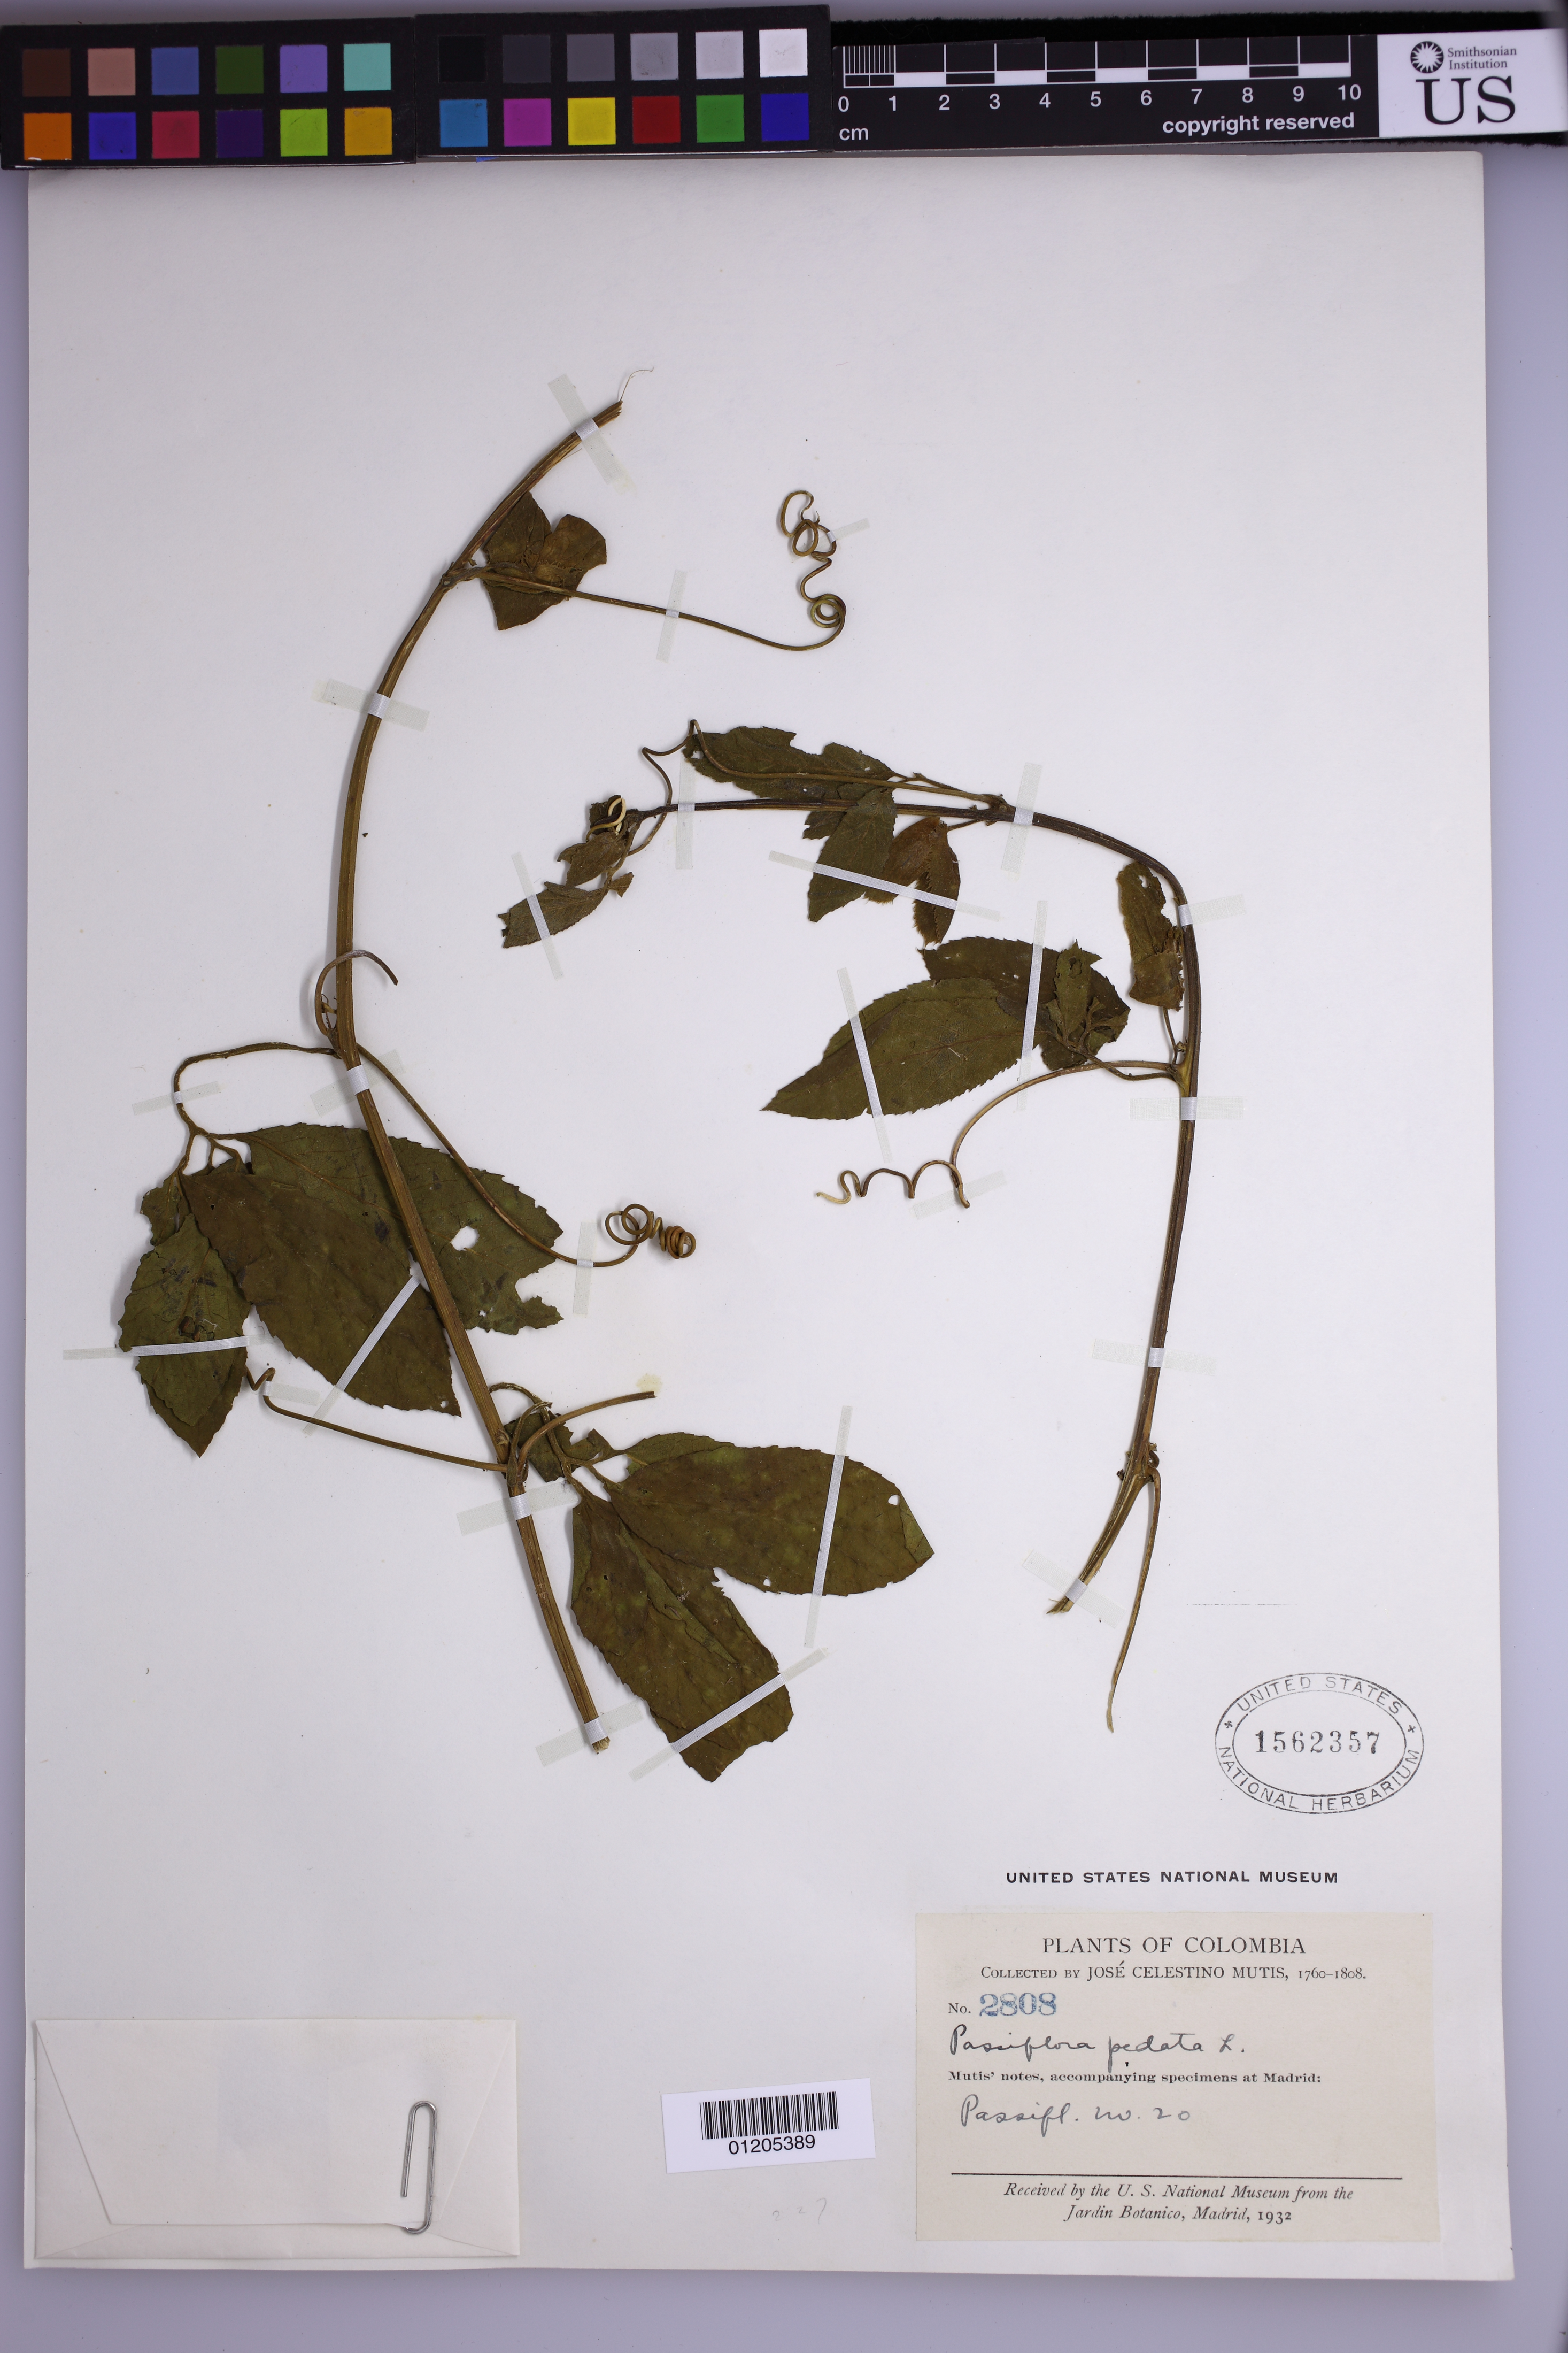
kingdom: Plantae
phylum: Tracheophyta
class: Magnoliopsida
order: Malpighiales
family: Passifloraceae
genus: Passiflora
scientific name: Passiflora pedata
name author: L.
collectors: J. C. B. Mutis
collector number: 2808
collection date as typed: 1760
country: Colombia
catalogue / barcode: US 1562357